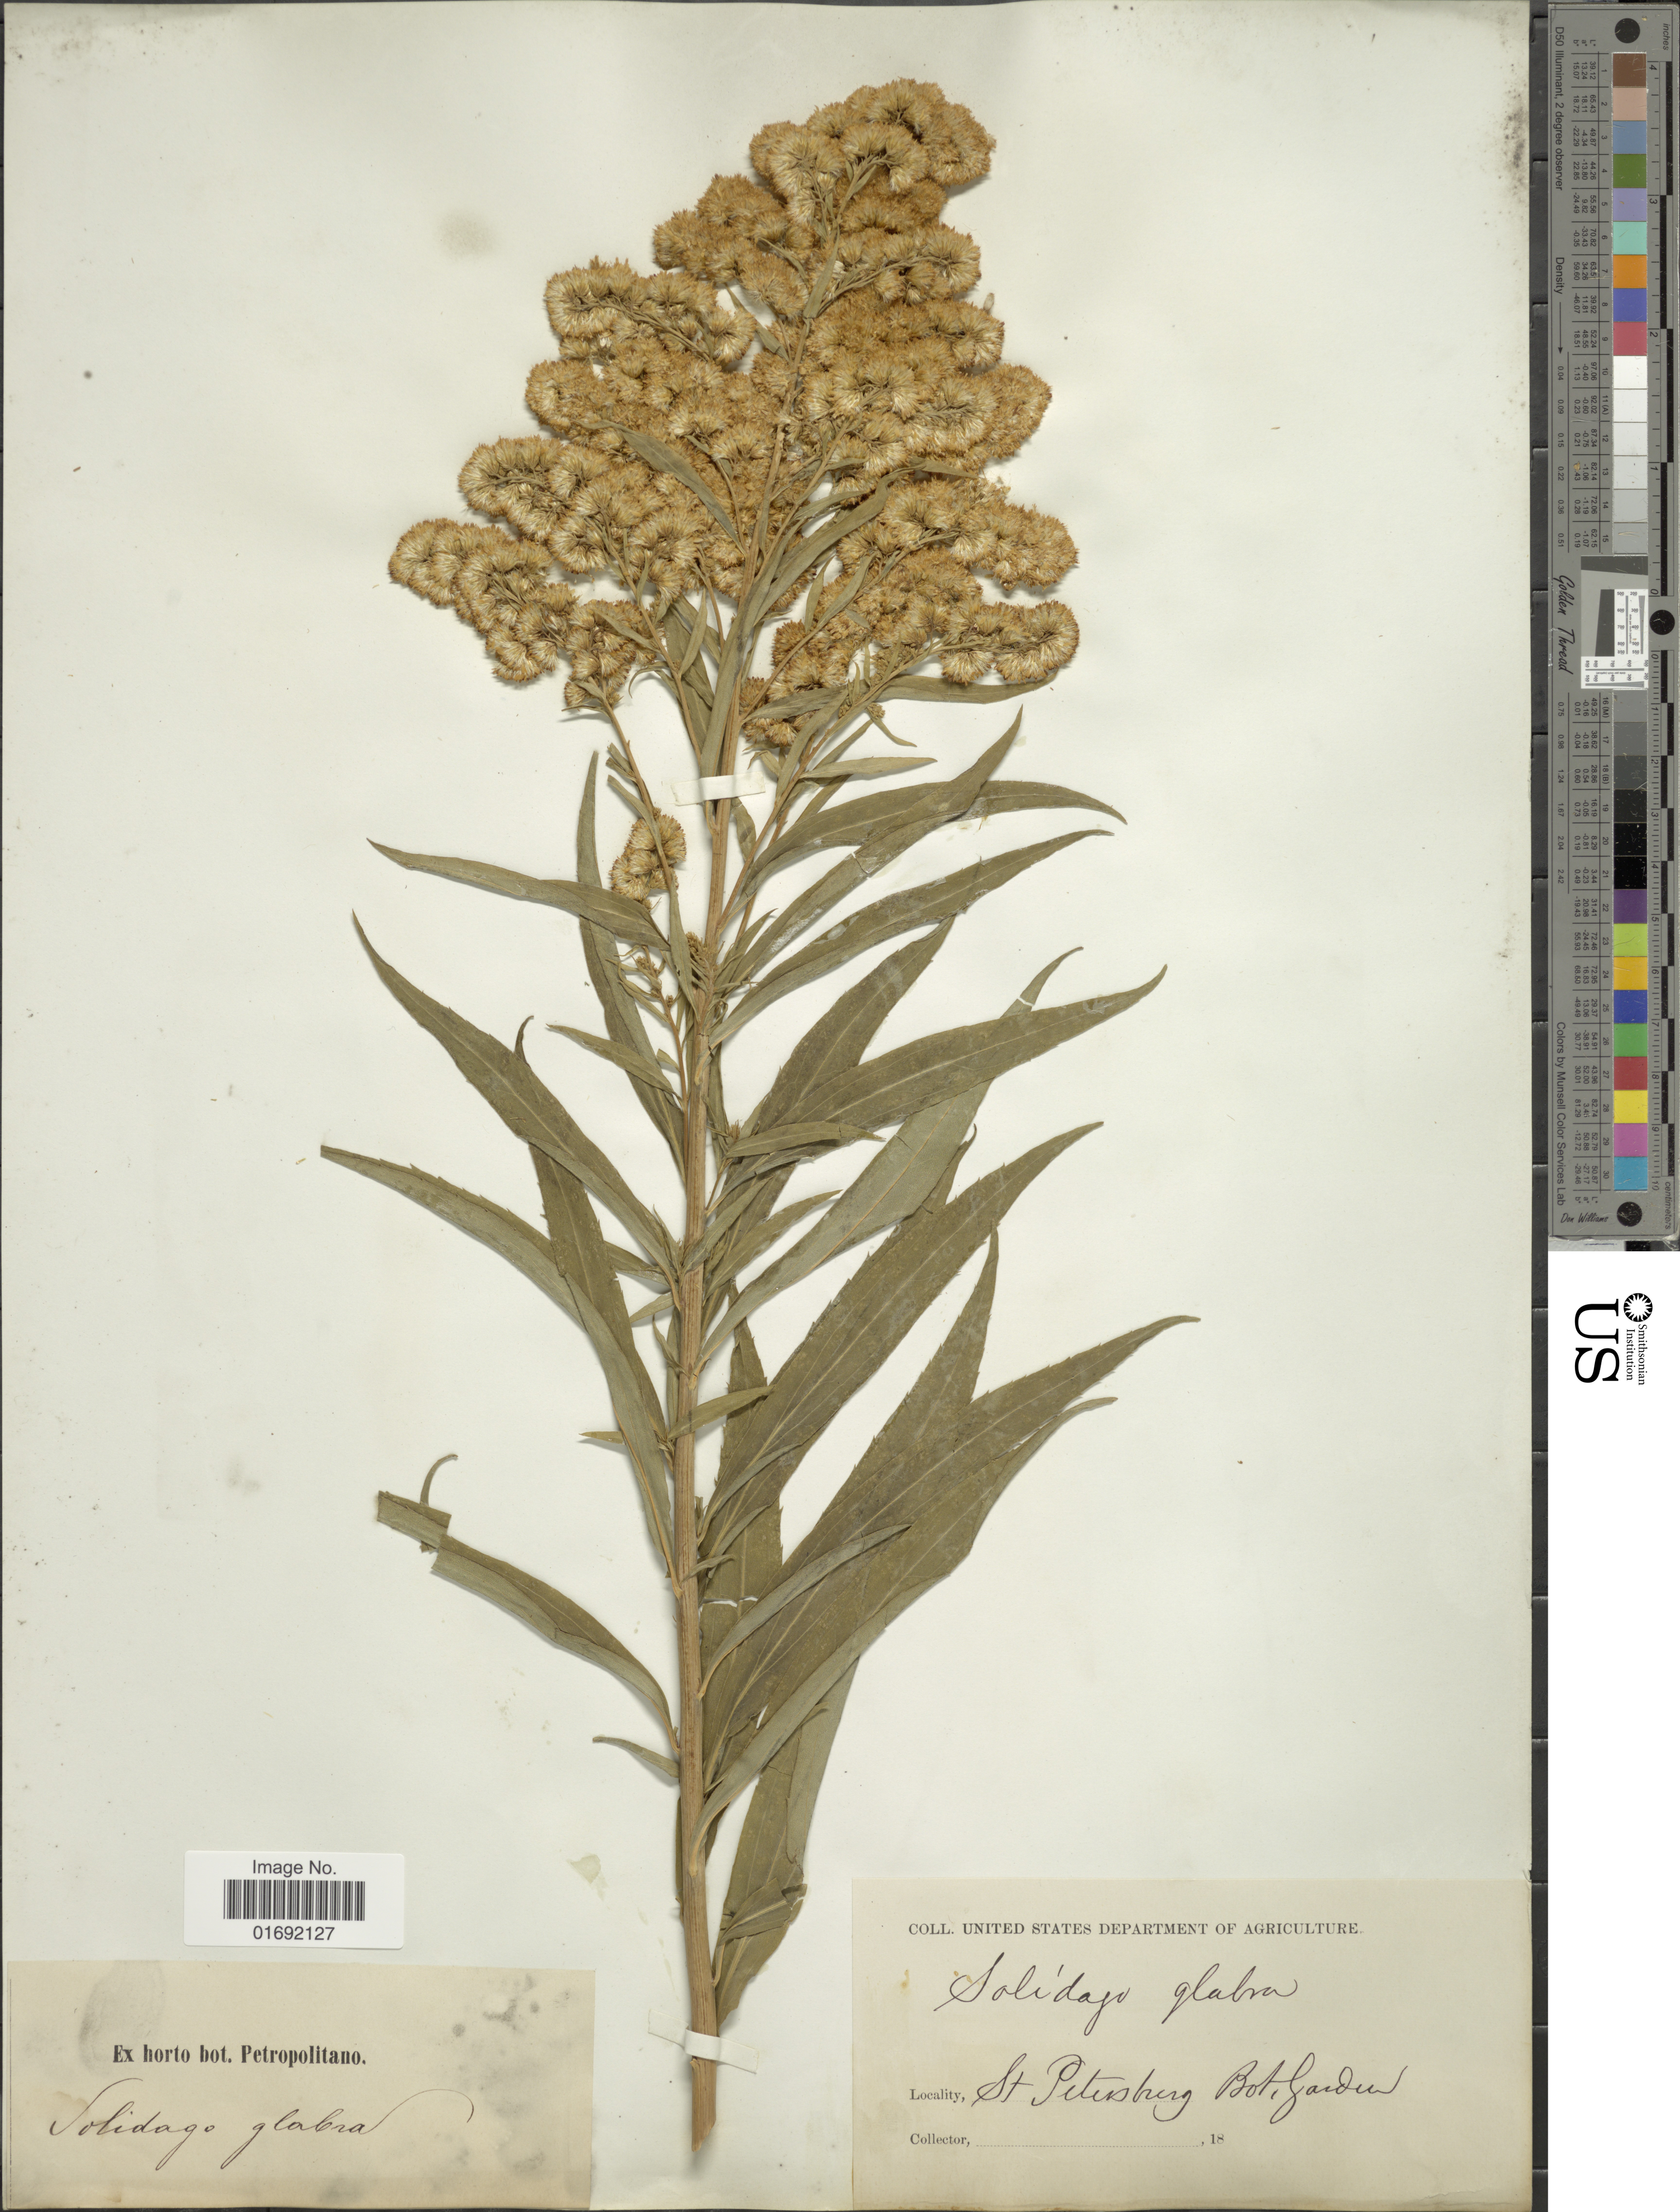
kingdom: Plantae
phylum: Tracheophyta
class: Magnoliopsida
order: Asterales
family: Asteraceae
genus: Solidago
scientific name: Solidago gigantea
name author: Aiton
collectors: ex Horto Bot. Petropolitano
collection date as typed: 18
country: Russian Federation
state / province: St. Petersburg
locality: St. Petersburg Bot. Garden